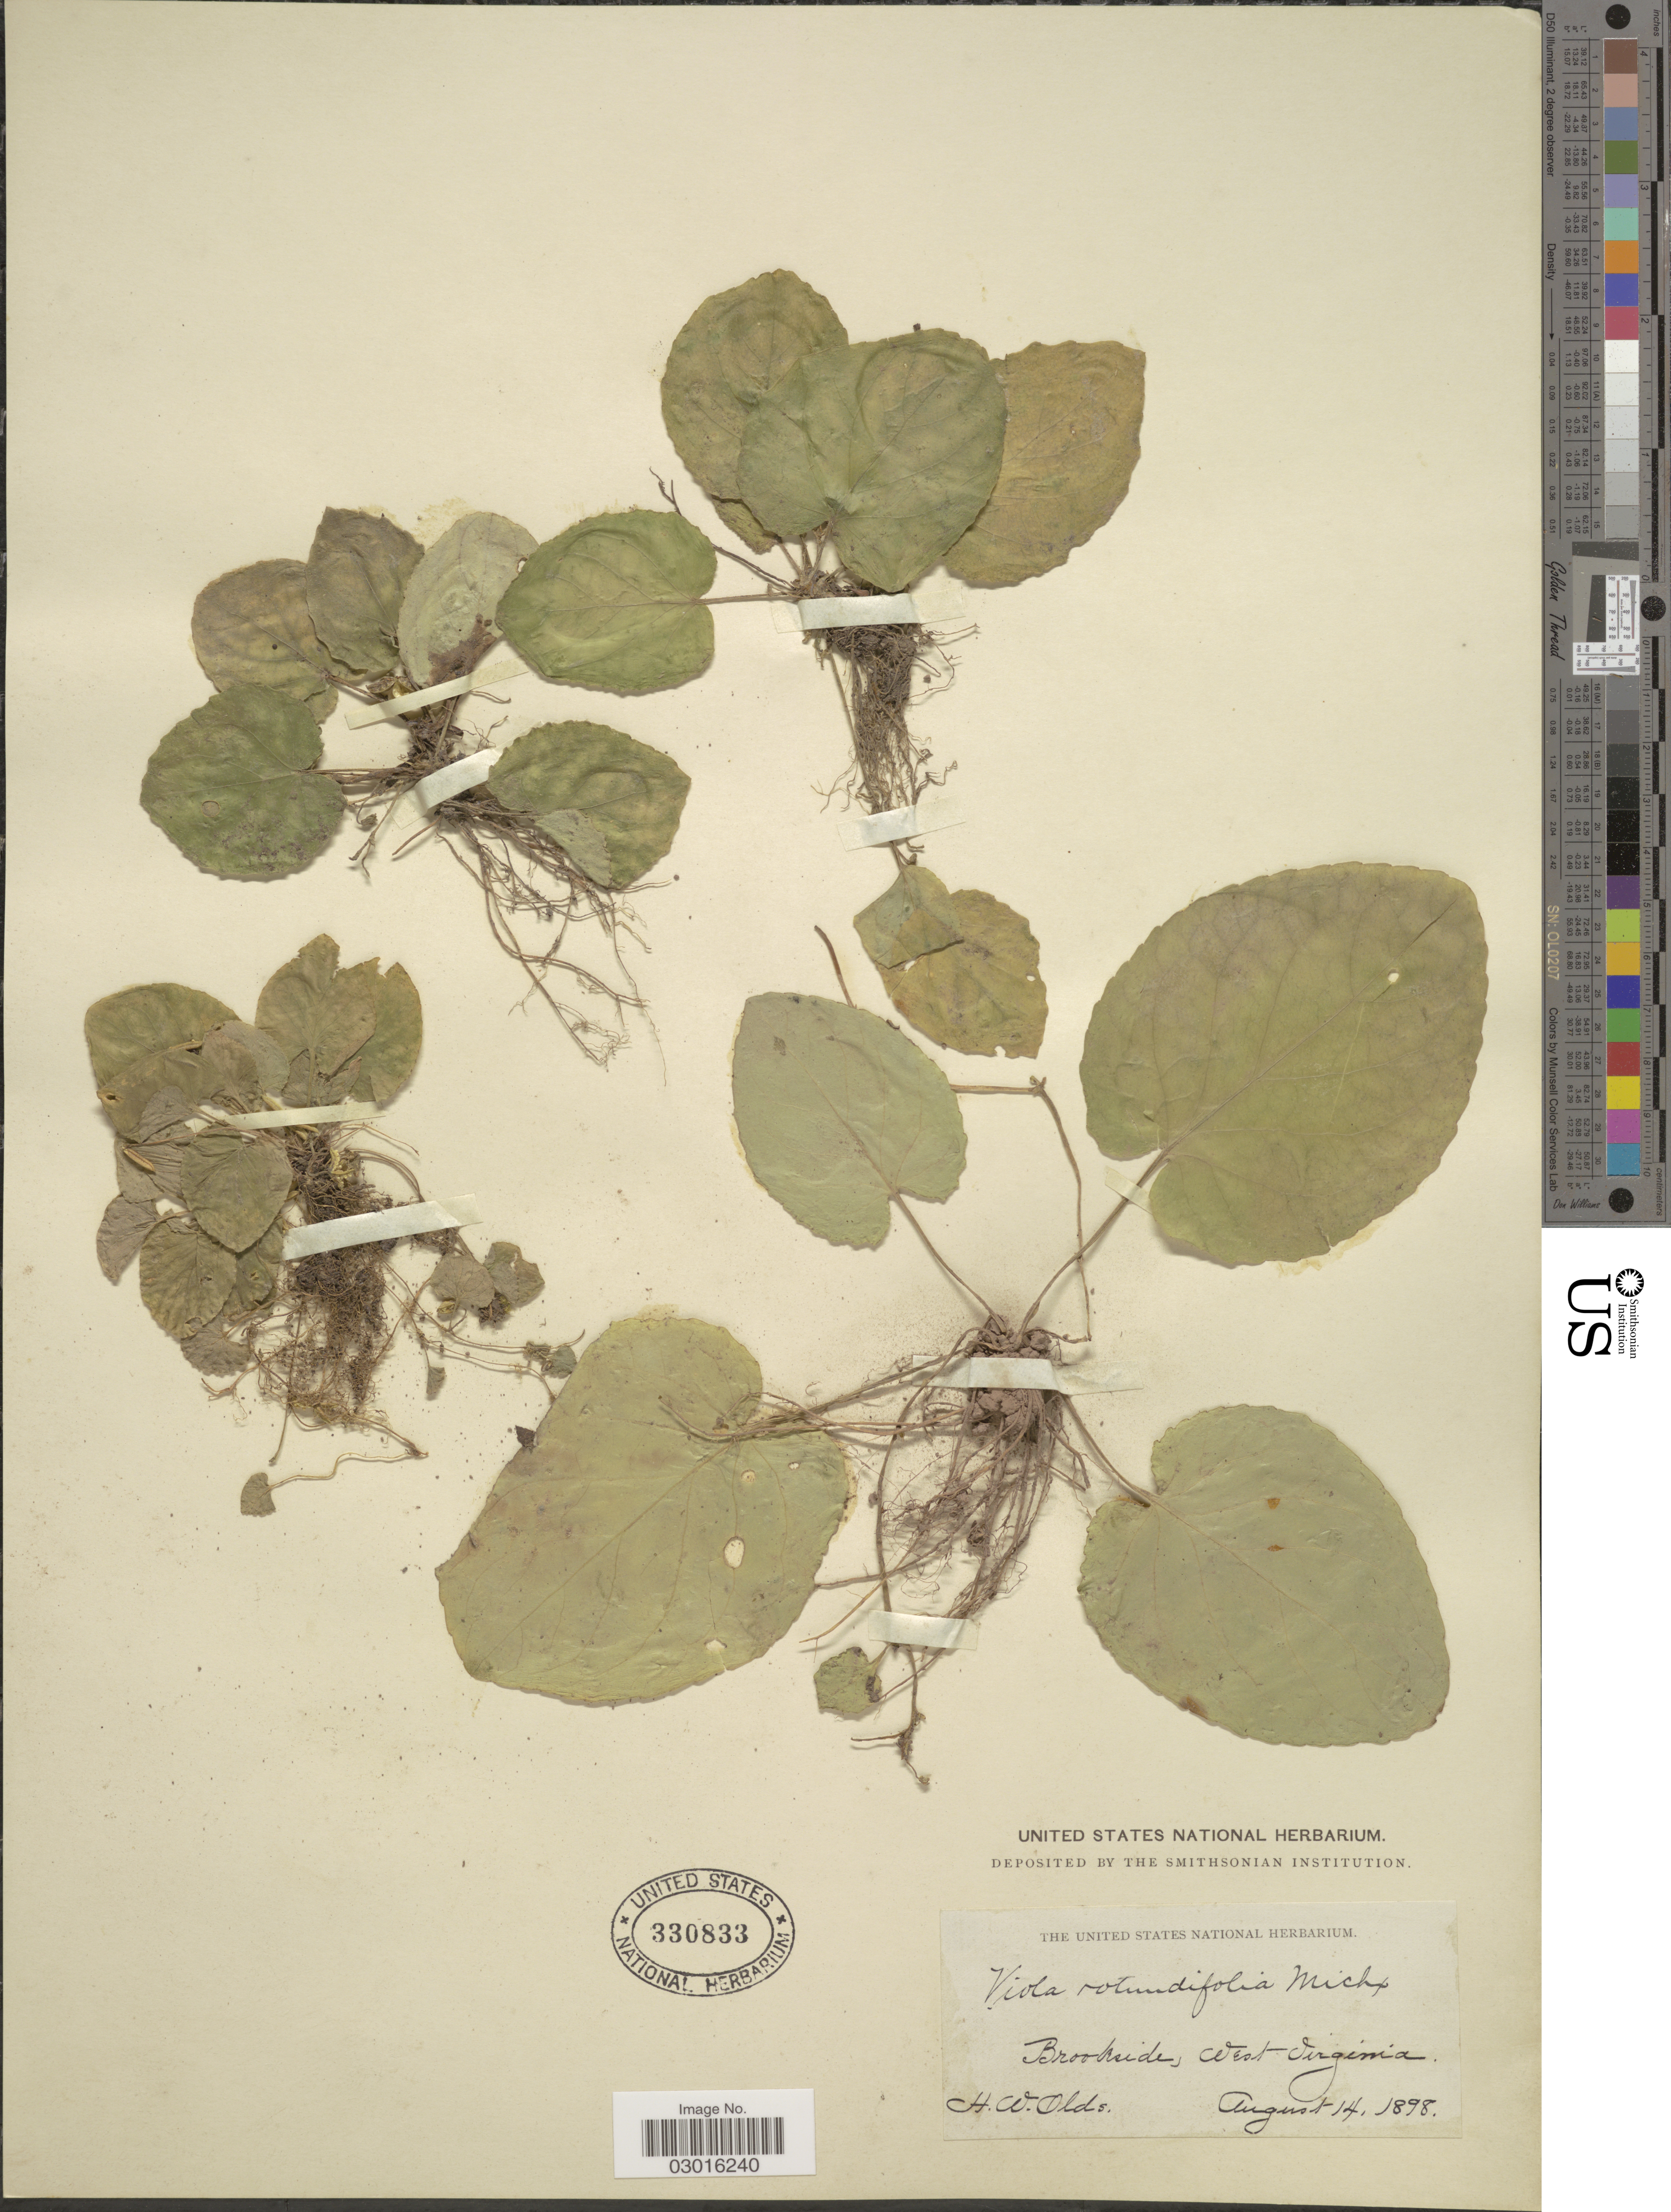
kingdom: Plantae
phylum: Tracheophyta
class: Magnoliopsida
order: Malpighiales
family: Violaceae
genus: Viola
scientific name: Viola rotundifolia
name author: Michx.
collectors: H. W. Olds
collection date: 1898-08-14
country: United States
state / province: West Virginia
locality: Brookside.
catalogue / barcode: US 330833